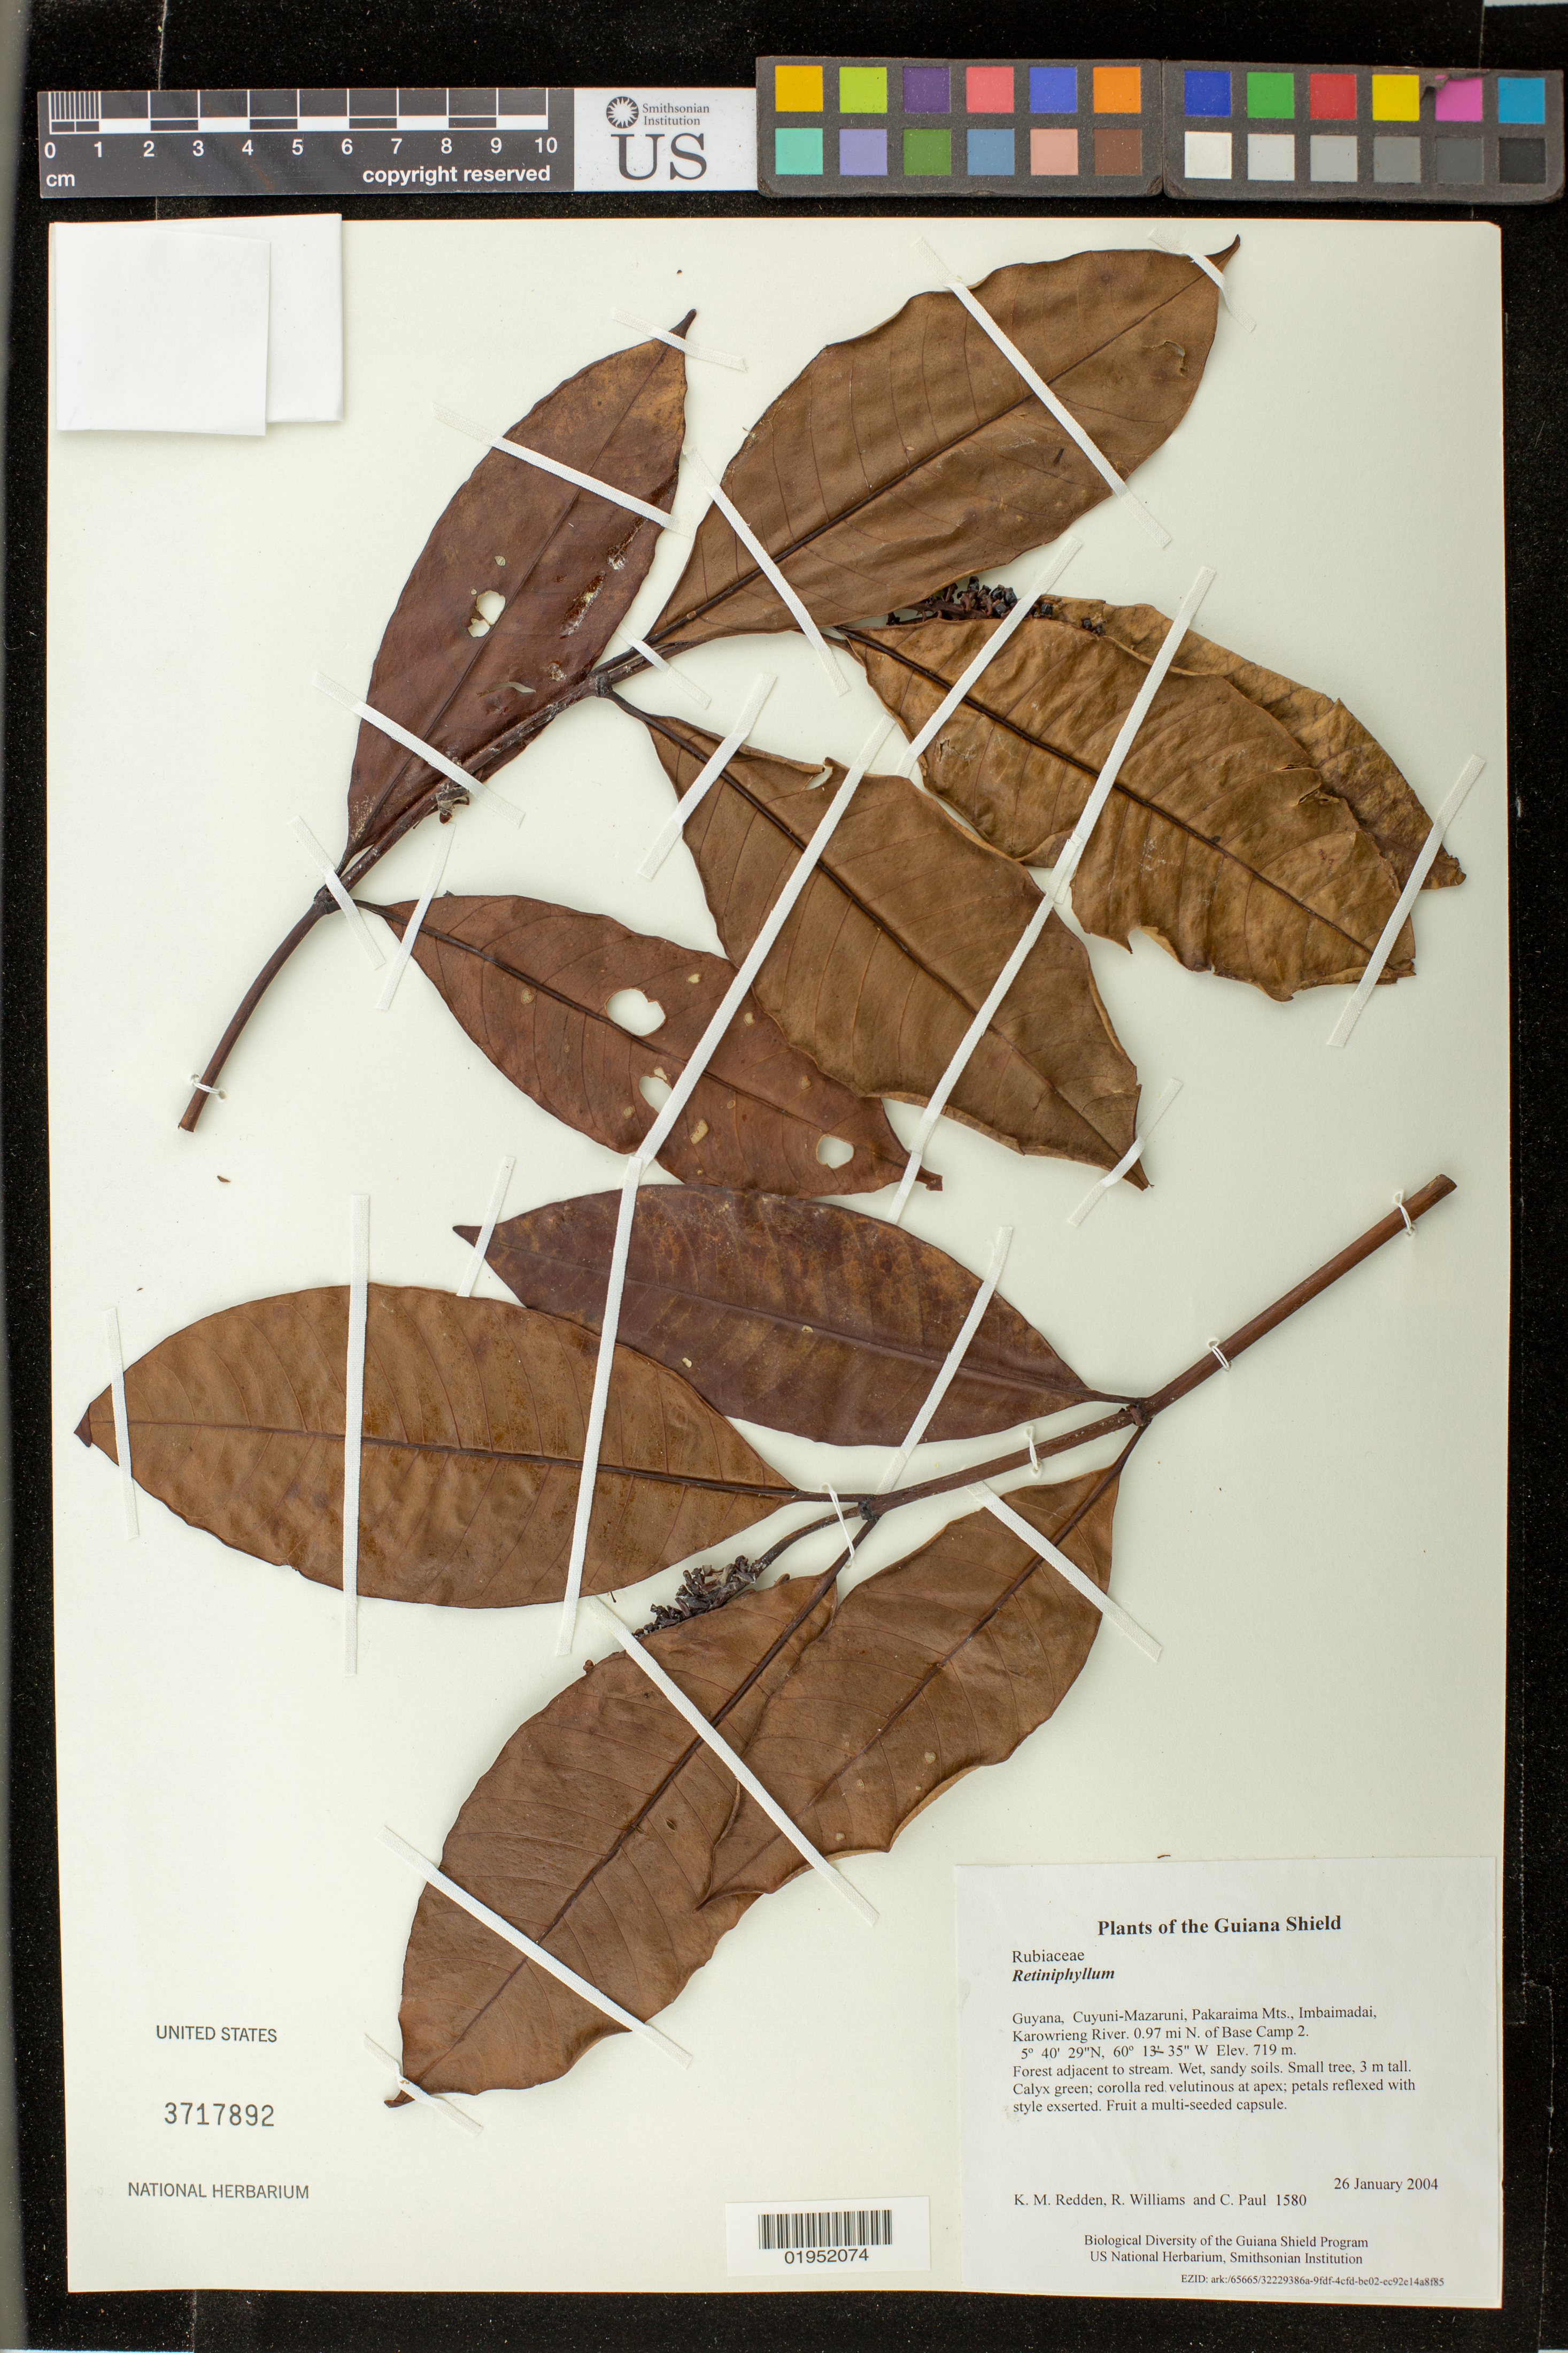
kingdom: Plantae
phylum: Tracheophyta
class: Magnoliopsida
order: Gentianales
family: Rubiaceae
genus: Retiniphyllum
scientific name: Retiniphyllum sp.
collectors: K. M. Redden, R. Williams & C. Paul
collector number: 1580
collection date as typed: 26 January 2004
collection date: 2004-01-26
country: Guyana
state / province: Cuyuni-Mazaruni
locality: Pakaraima Mts., Imbaimadai, Karowrieng River. 0.97 mi N. of Base Camp 2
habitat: Forest adjacent to stream. Wet, sandy soils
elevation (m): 719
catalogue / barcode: US 3717892